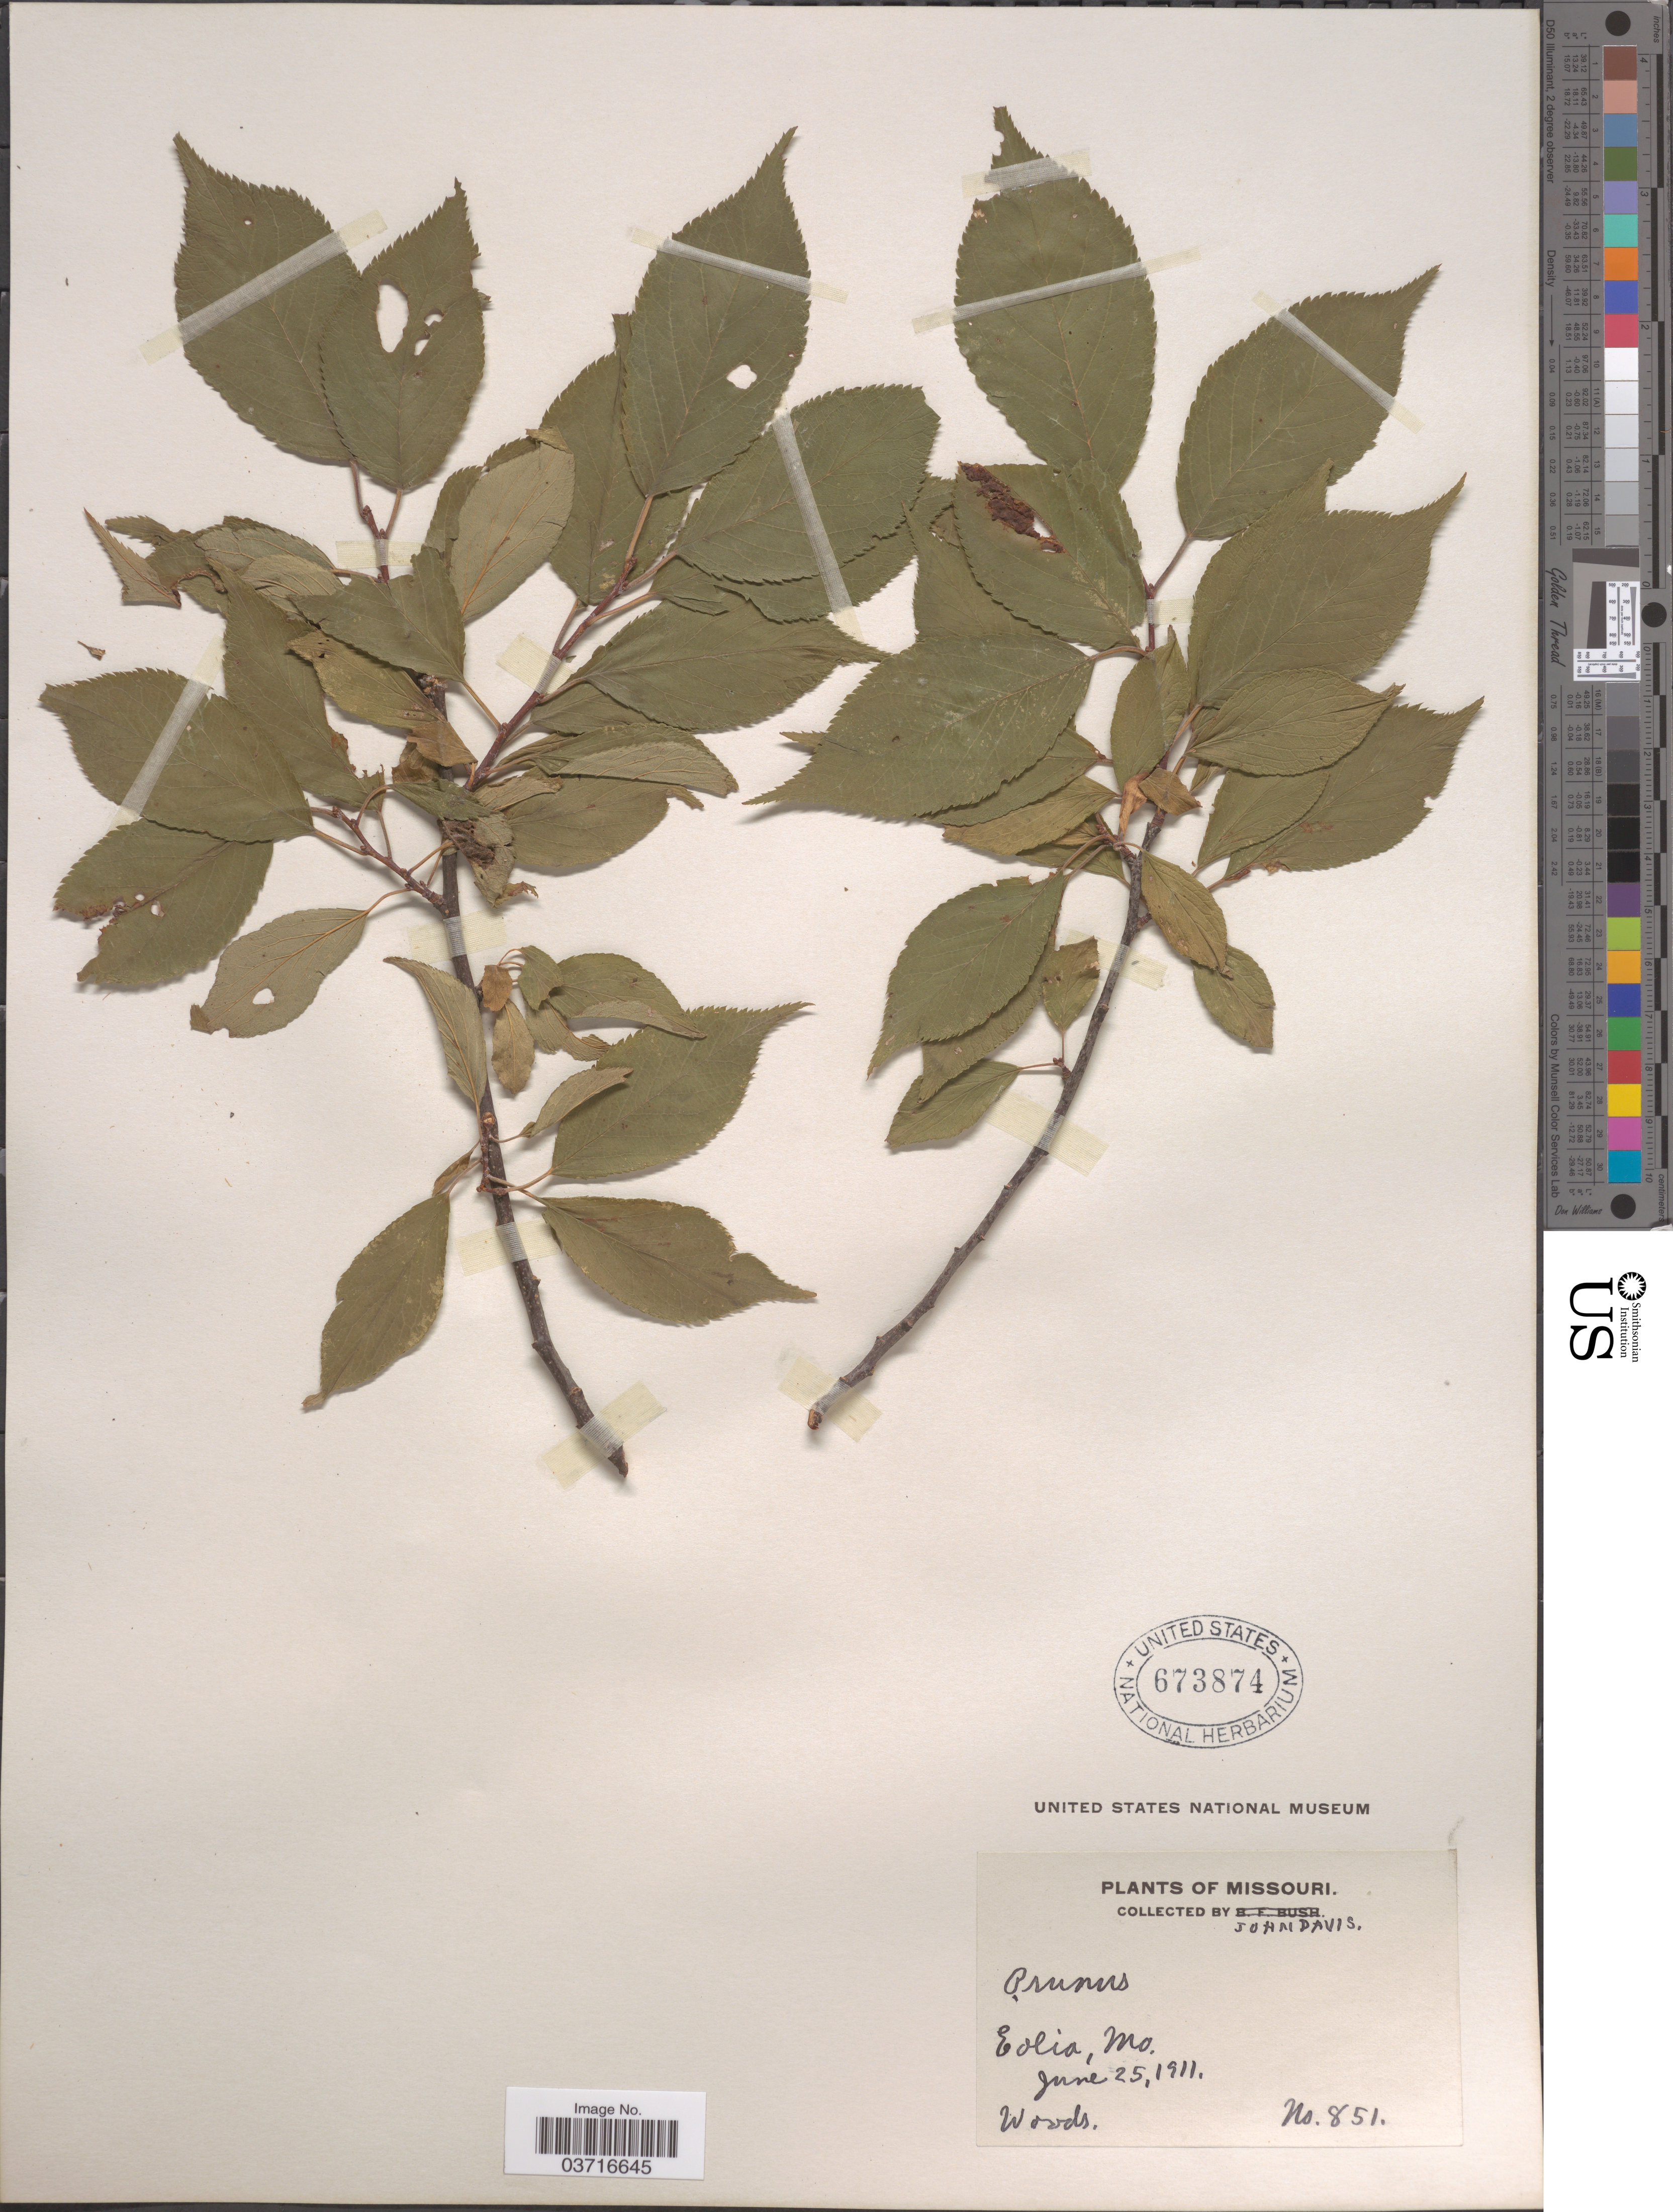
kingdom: Plantae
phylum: Tracheophyta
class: Magnoliopsida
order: Rosales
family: Rosaceae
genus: Prunus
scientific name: Prunus sp.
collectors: J. Davis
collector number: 851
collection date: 1911-06-25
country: United States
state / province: Missouri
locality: Eolia.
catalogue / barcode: US 673874